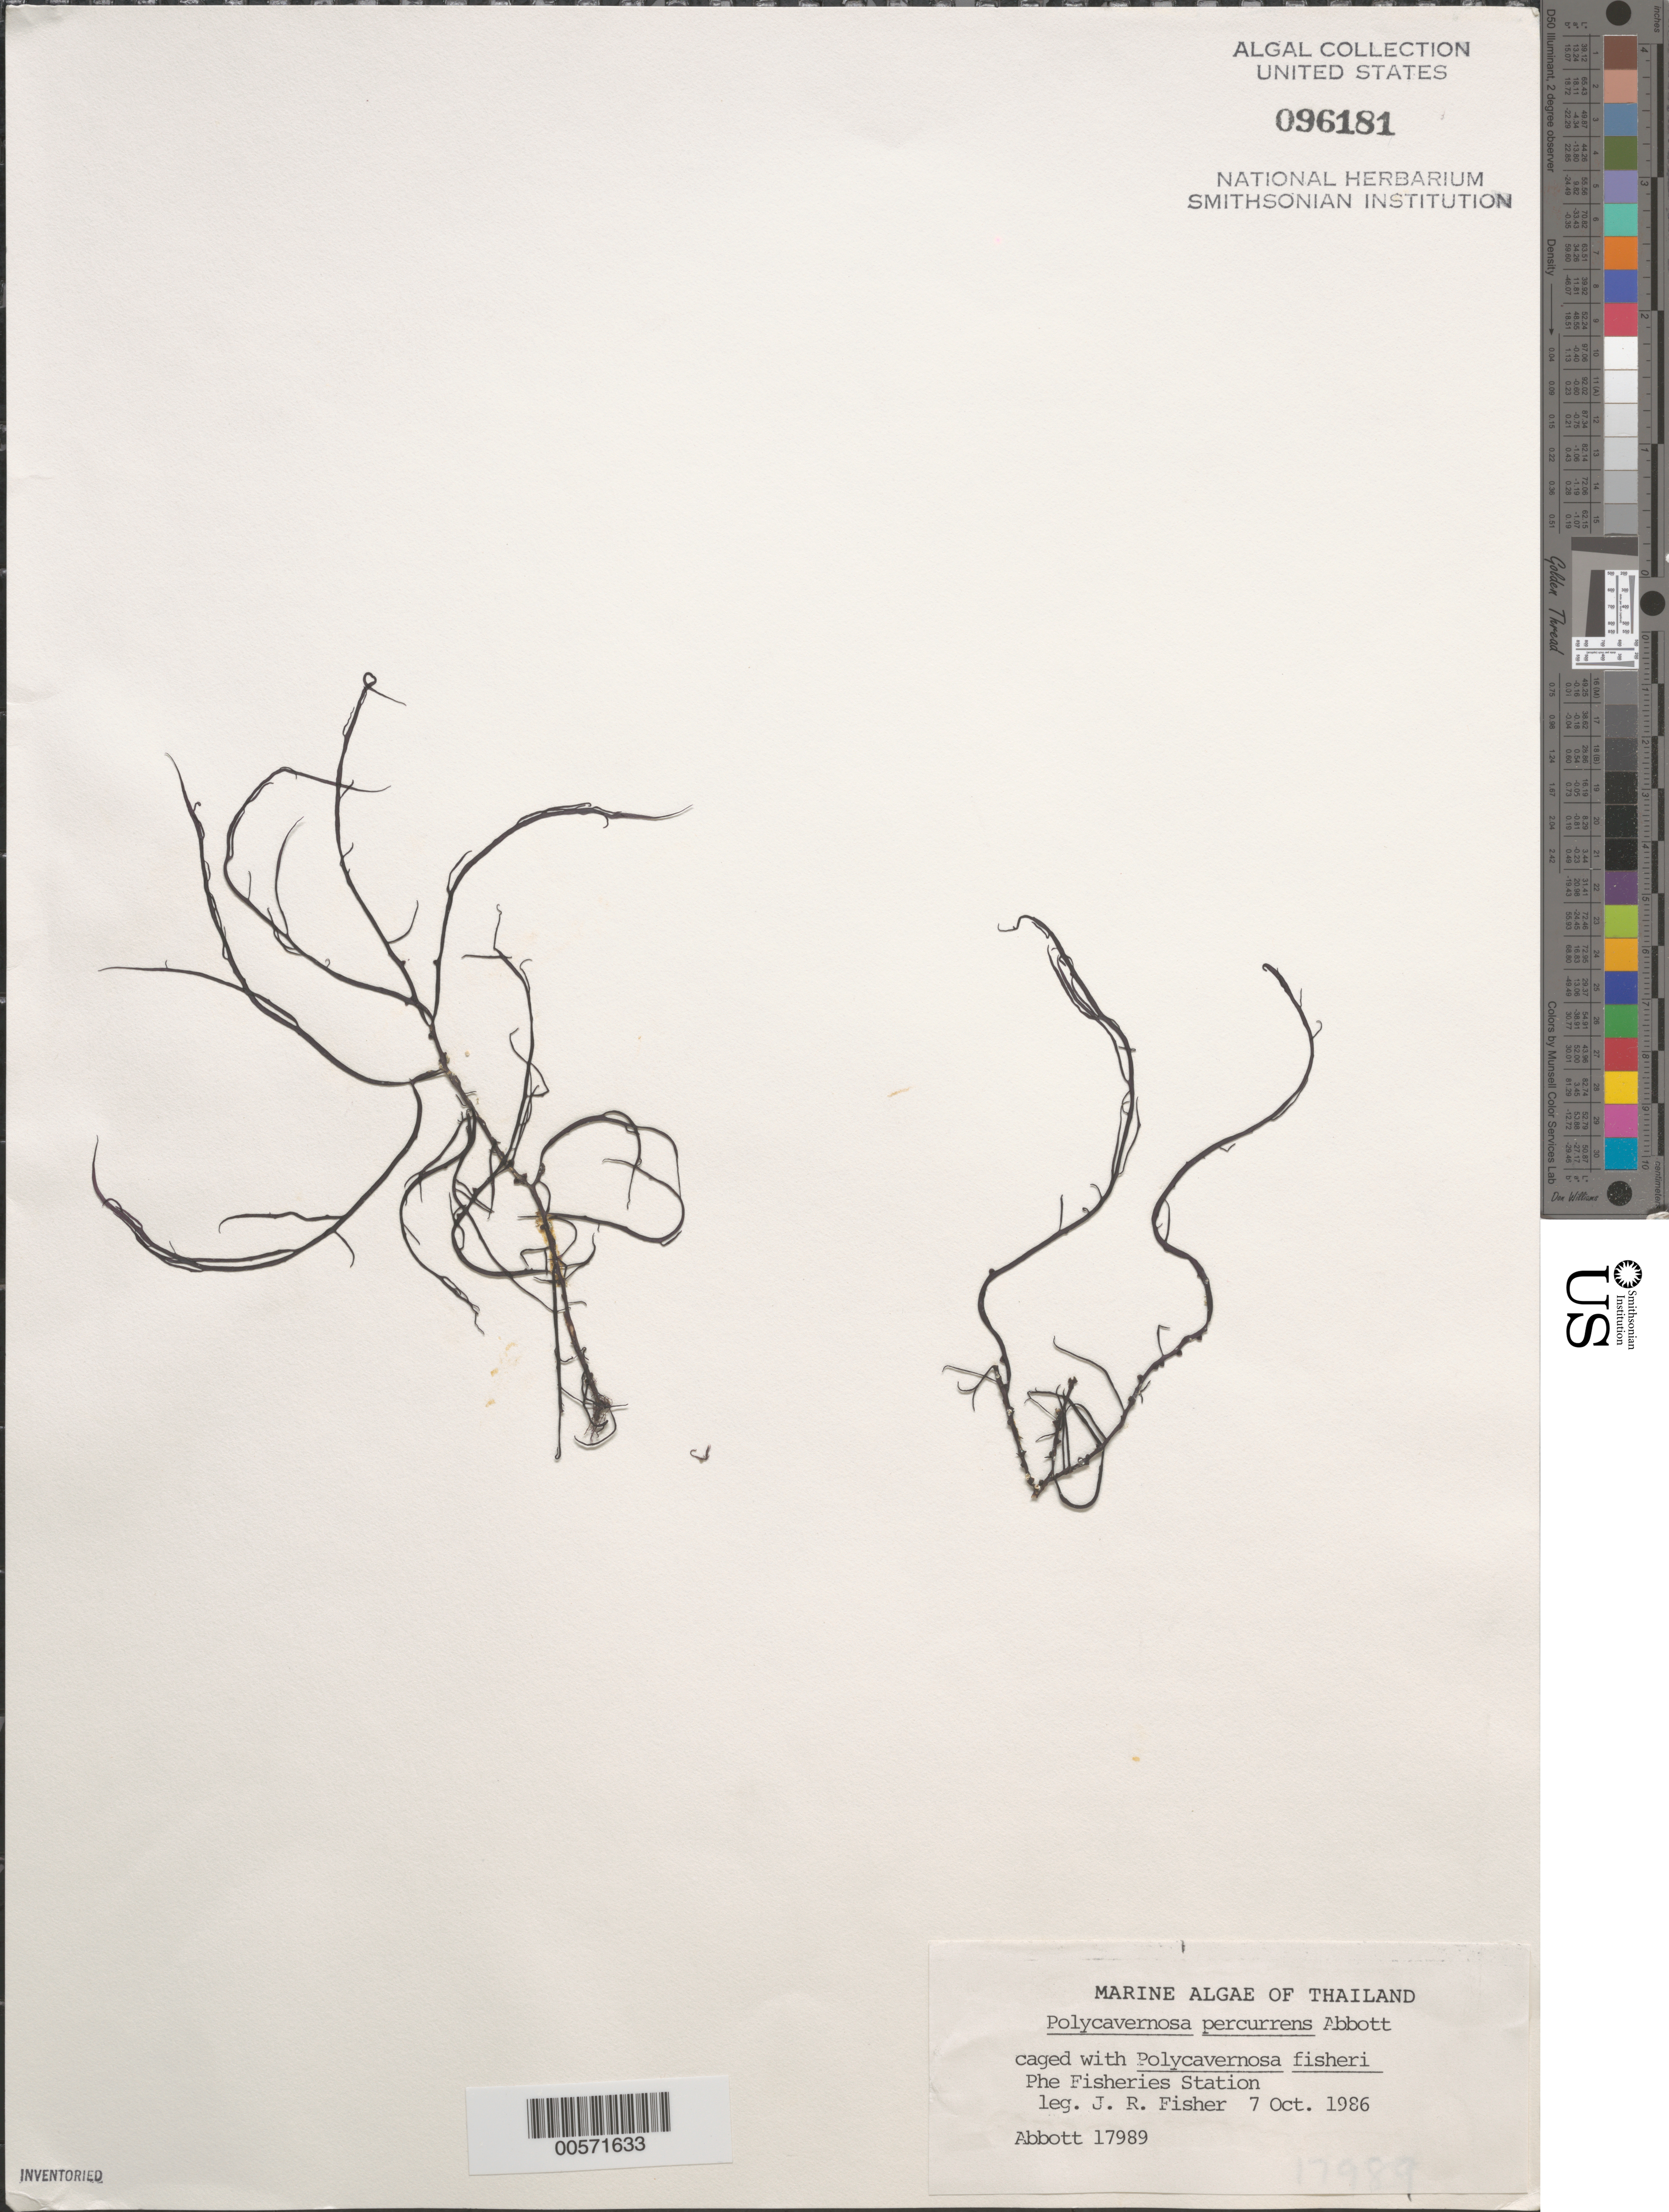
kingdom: Plantae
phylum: Rhodophyta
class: Florideophyceae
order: Gracilariales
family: Gracilariaceae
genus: Gracilaria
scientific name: Gracilaria percurrens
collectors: J. Fisher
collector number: IAA 17989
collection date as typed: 07 Oct 1986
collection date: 1986-10-07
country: Thailand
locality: Phe fisheries station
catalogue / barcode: US 96181